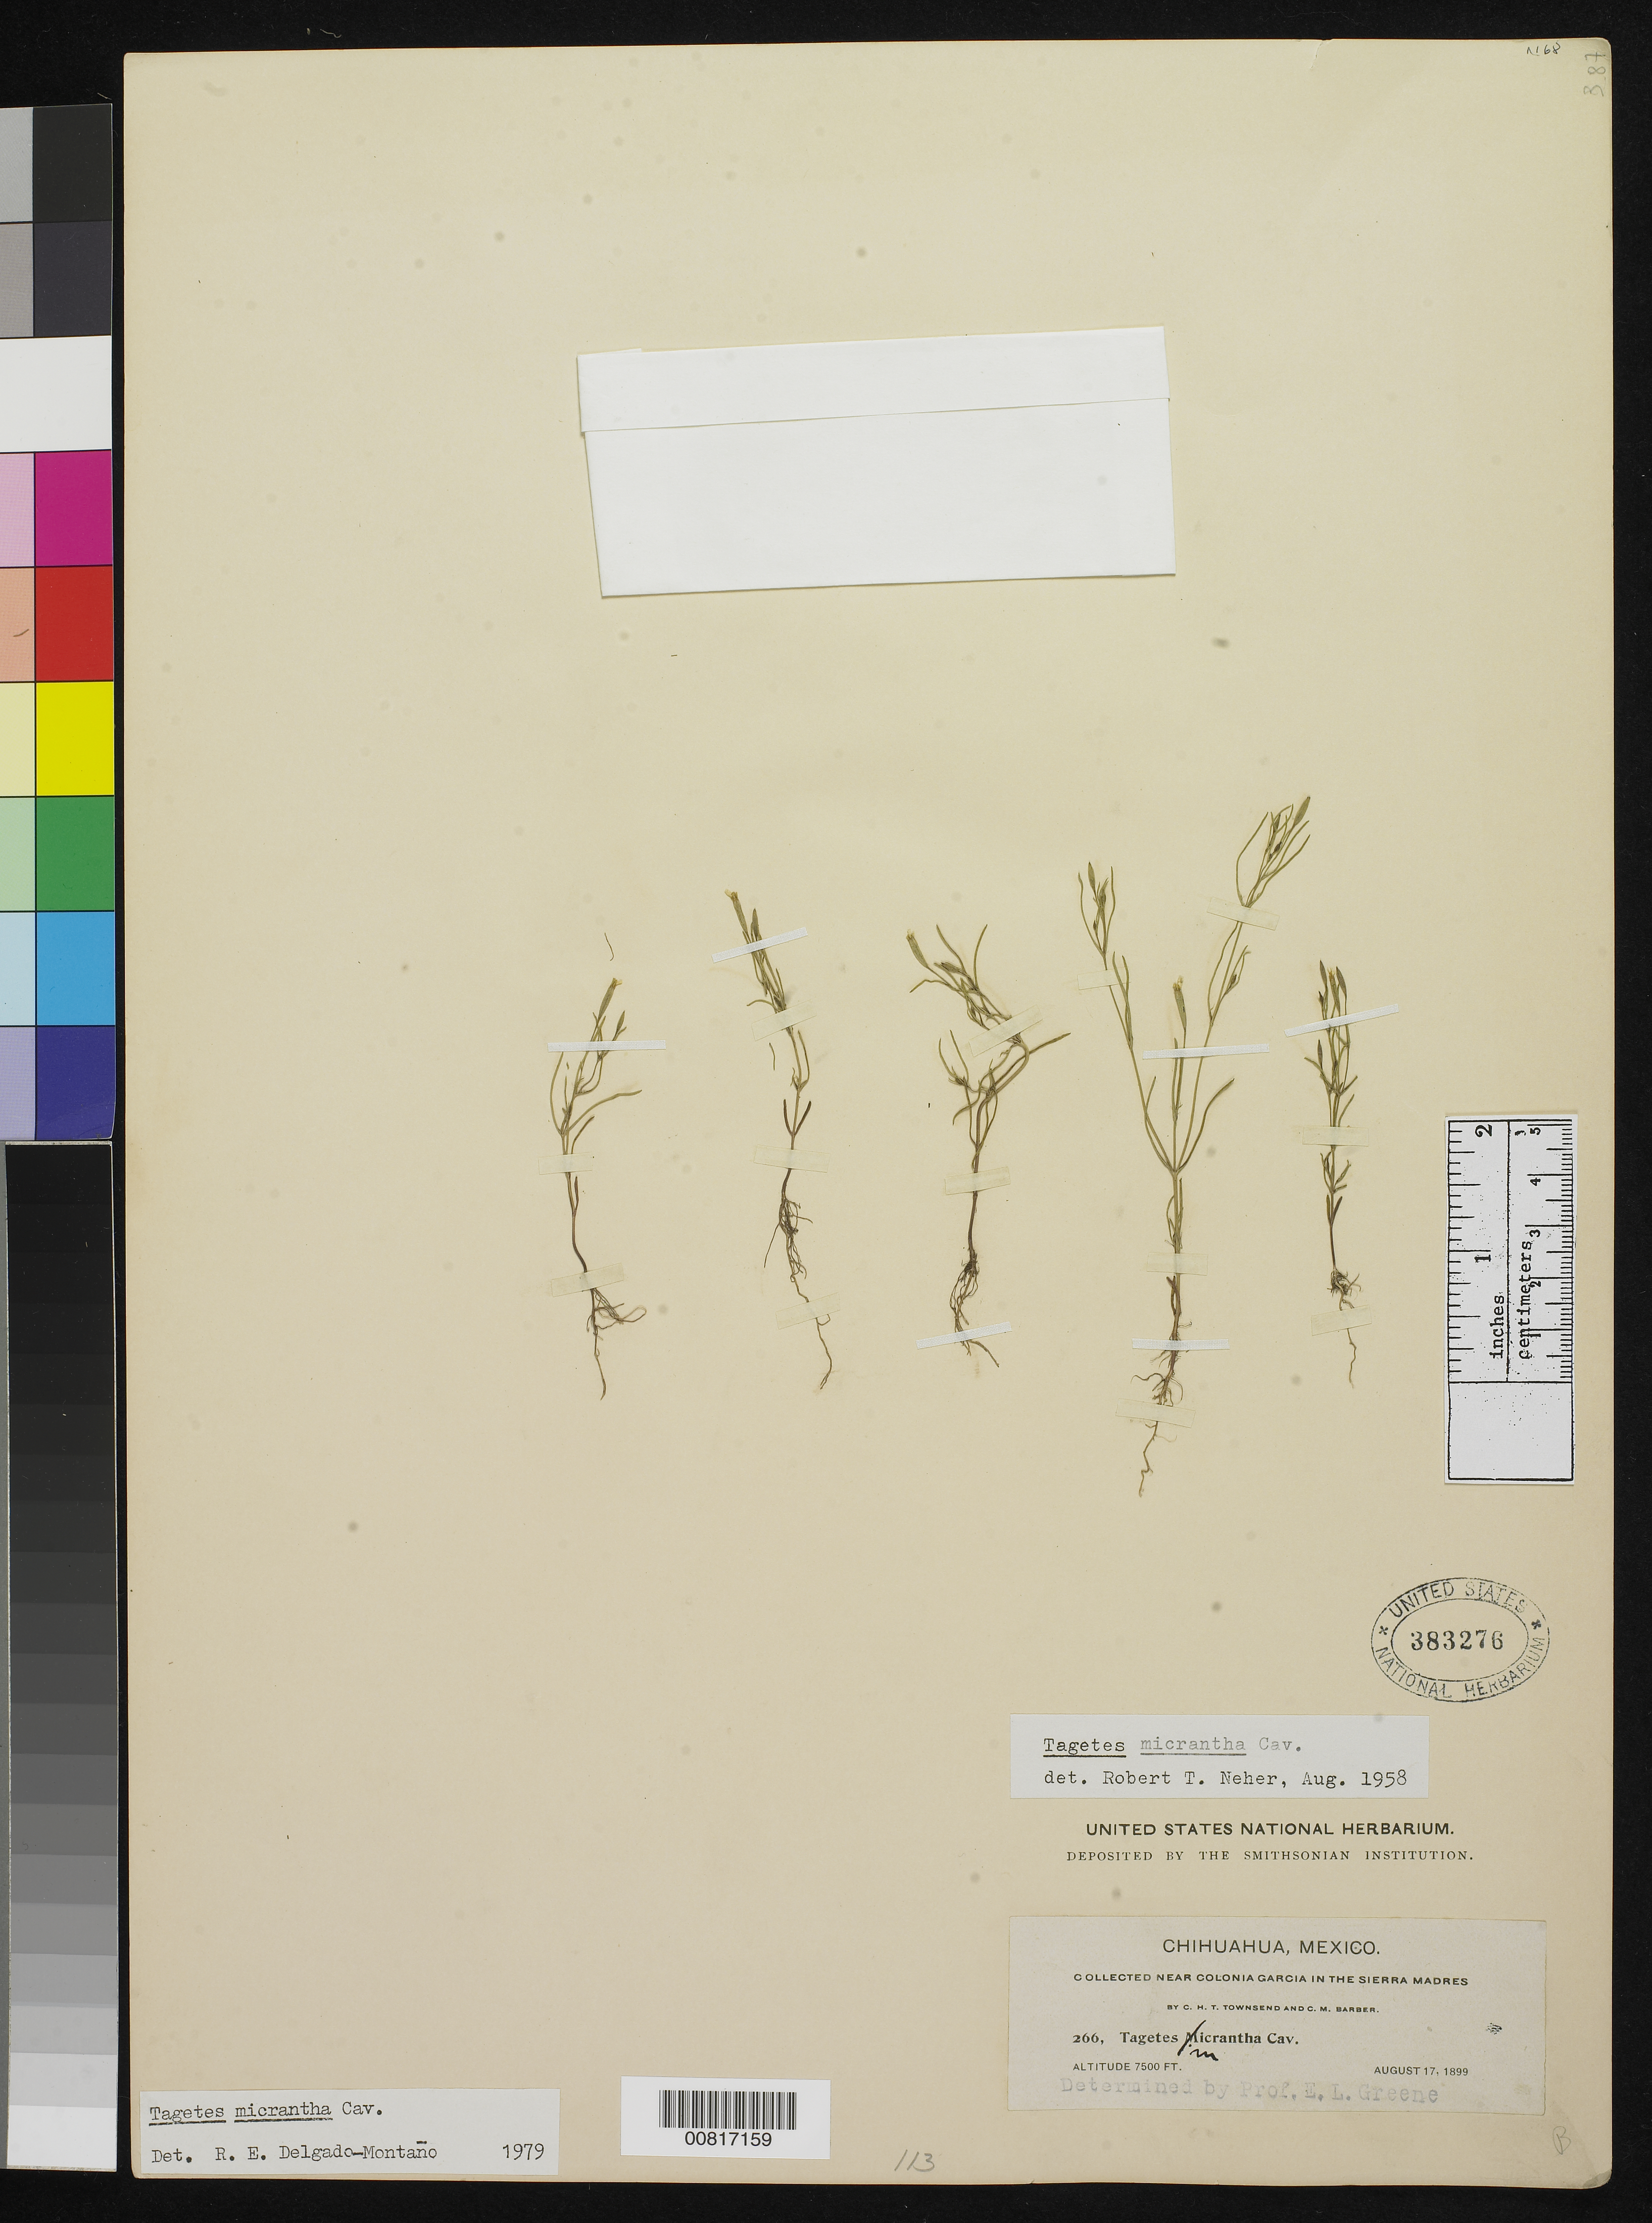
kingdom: Plantae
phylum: Tracheophyta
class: Magnoliopsida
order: Asterales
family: Asteraceae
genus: Tagetes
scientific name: Tagetes micrantha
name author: Cav.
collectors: C. H. T. Townsend & C. Barber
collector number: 266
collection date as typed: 17 Aug 1899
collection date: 1899-08-17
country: Mexico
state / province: Chihuahua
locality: Near Colonia García in the Sierra Madre, Chihuahua.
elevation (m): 2286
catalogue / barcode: US 383276